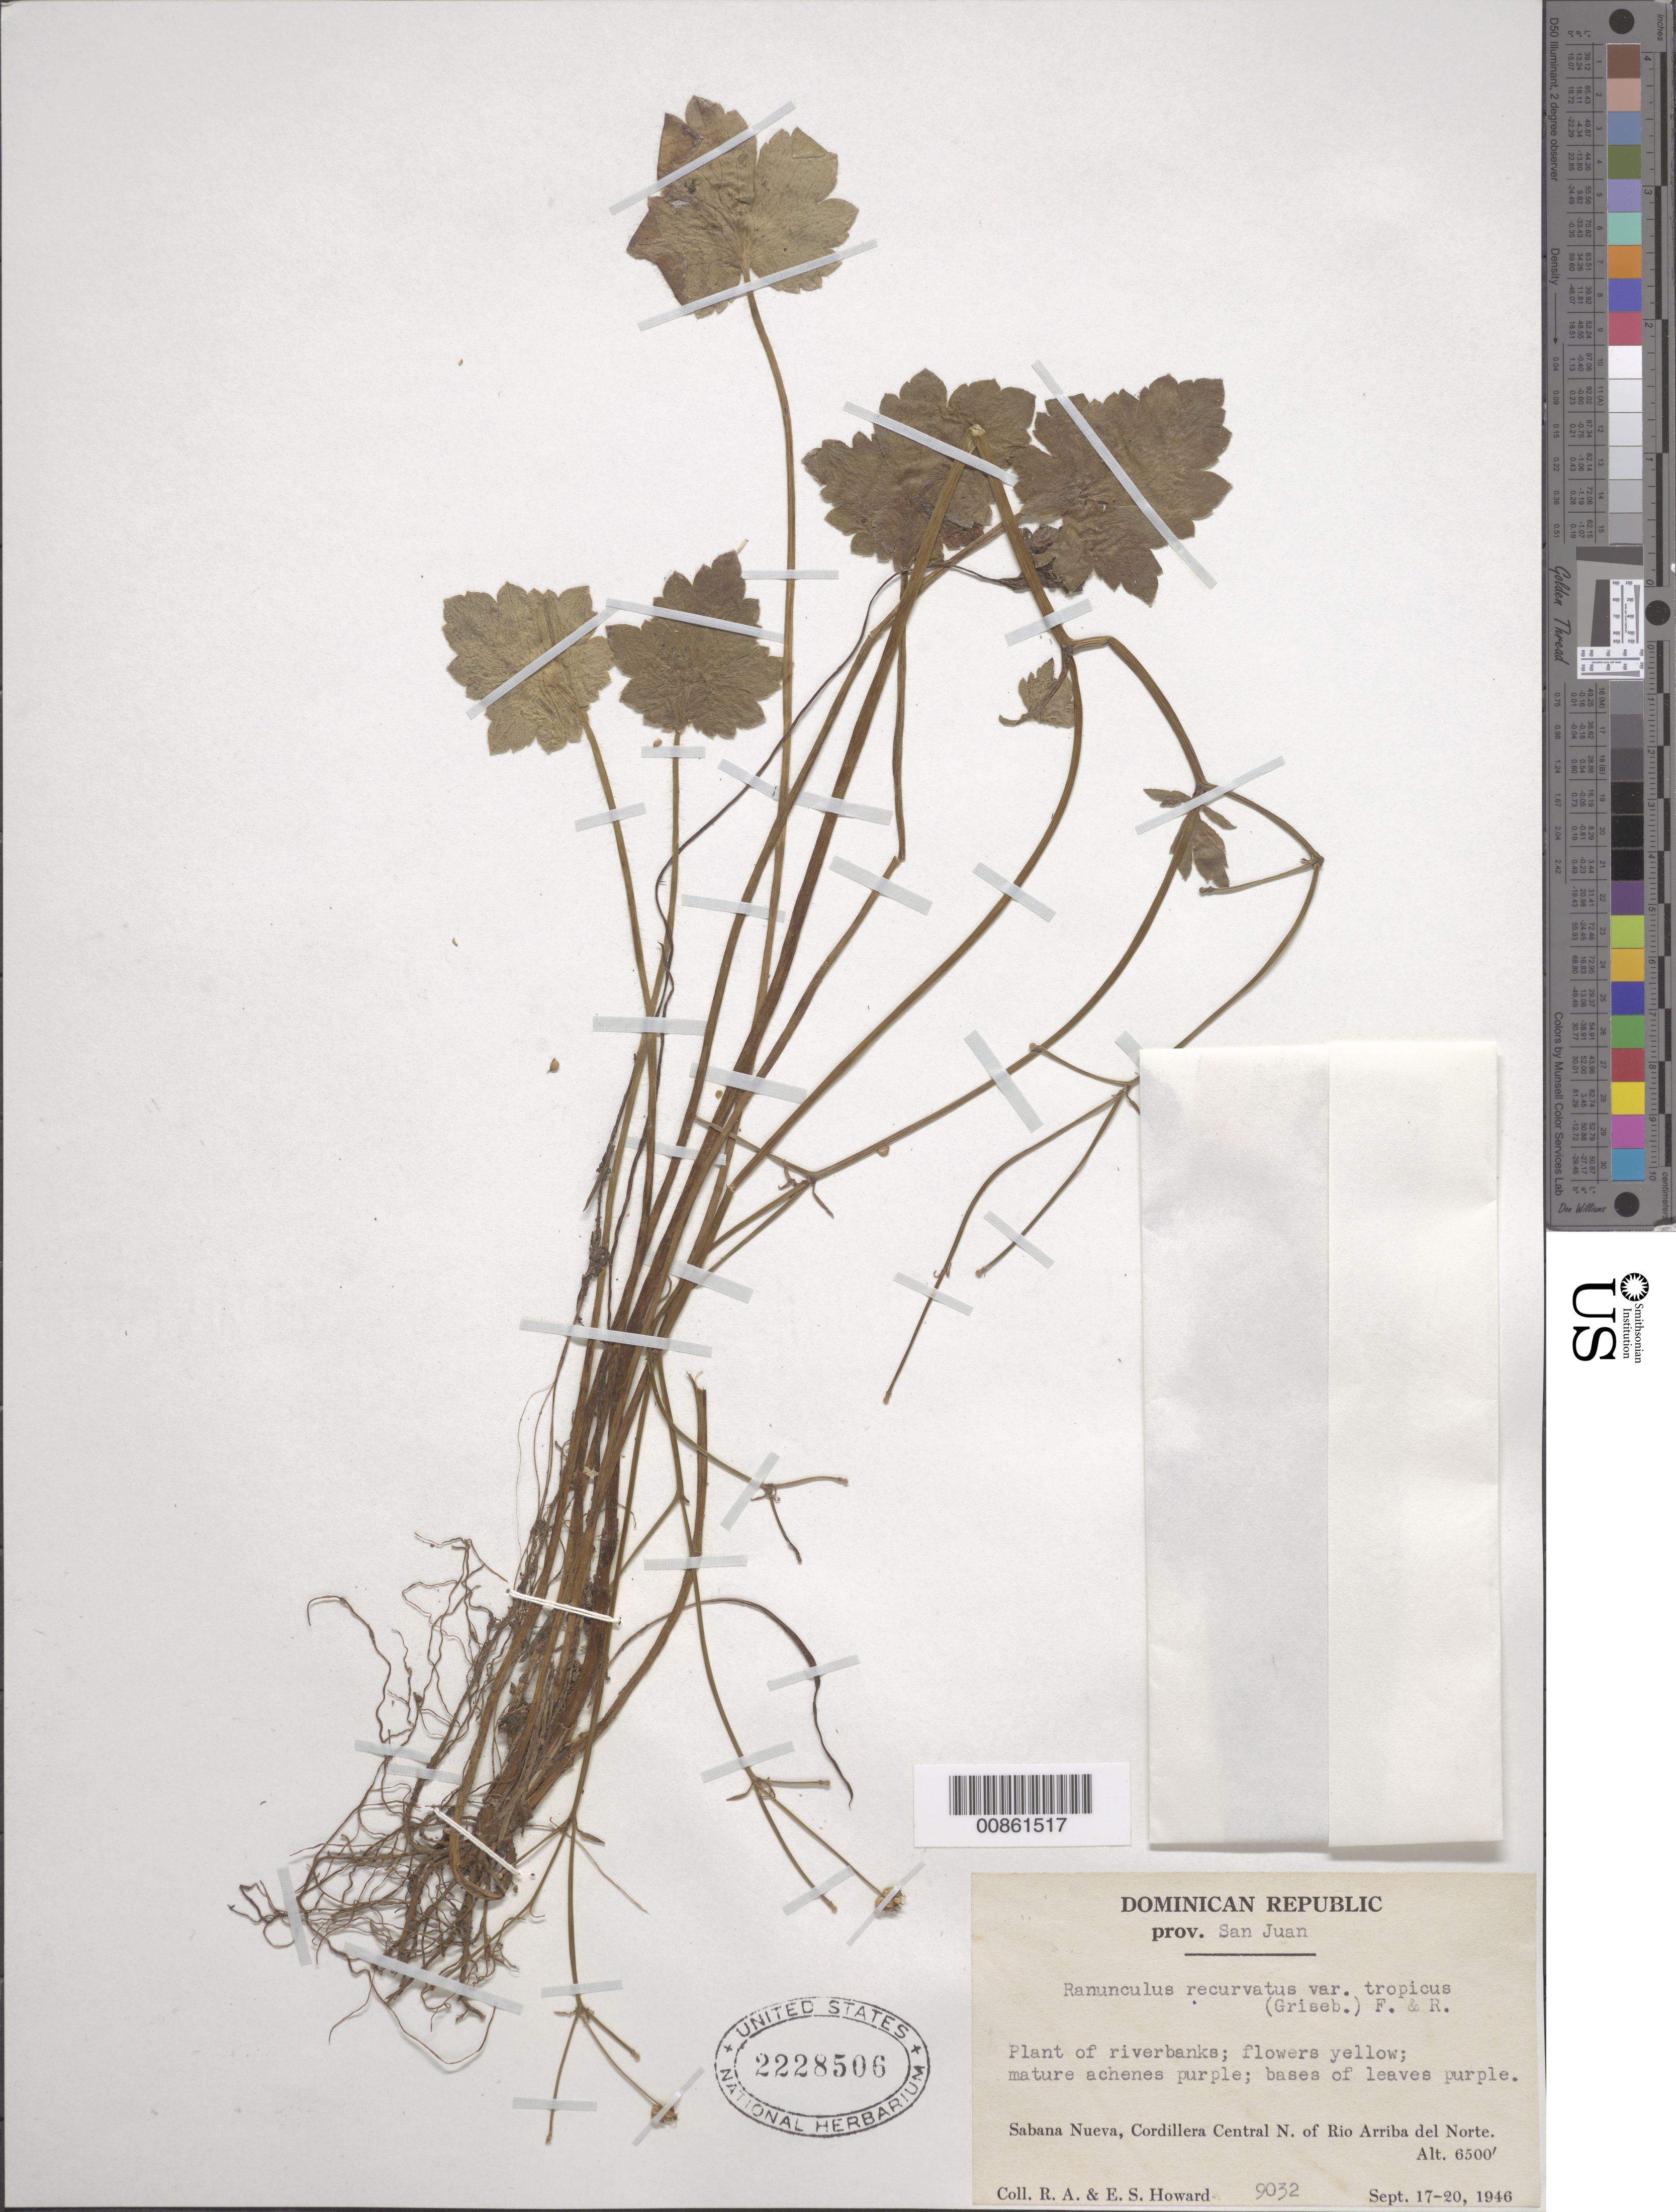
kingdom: Plantae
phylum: Tracheophyta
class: Magnoliopsida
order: Ranunculales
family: Ranunculaceae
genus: Ranunculus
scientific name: Ranunculus recurvatus var. tropicus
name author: (Griseb.) Fawc. & Rendle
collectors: R. A. Howard & E. S. Howard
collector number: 9032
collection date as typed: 17 Sep 1946 to 20 Sep 1946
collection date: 1946-09-17/1946-09-20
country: Dominican Republic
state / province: San Juan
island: Hispaniola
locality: Sabana Nueva, Cordillera Central N. of Río Arriba del Norte.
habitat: Plant of riverbanks.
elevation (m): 1981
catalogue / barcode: US 2228506